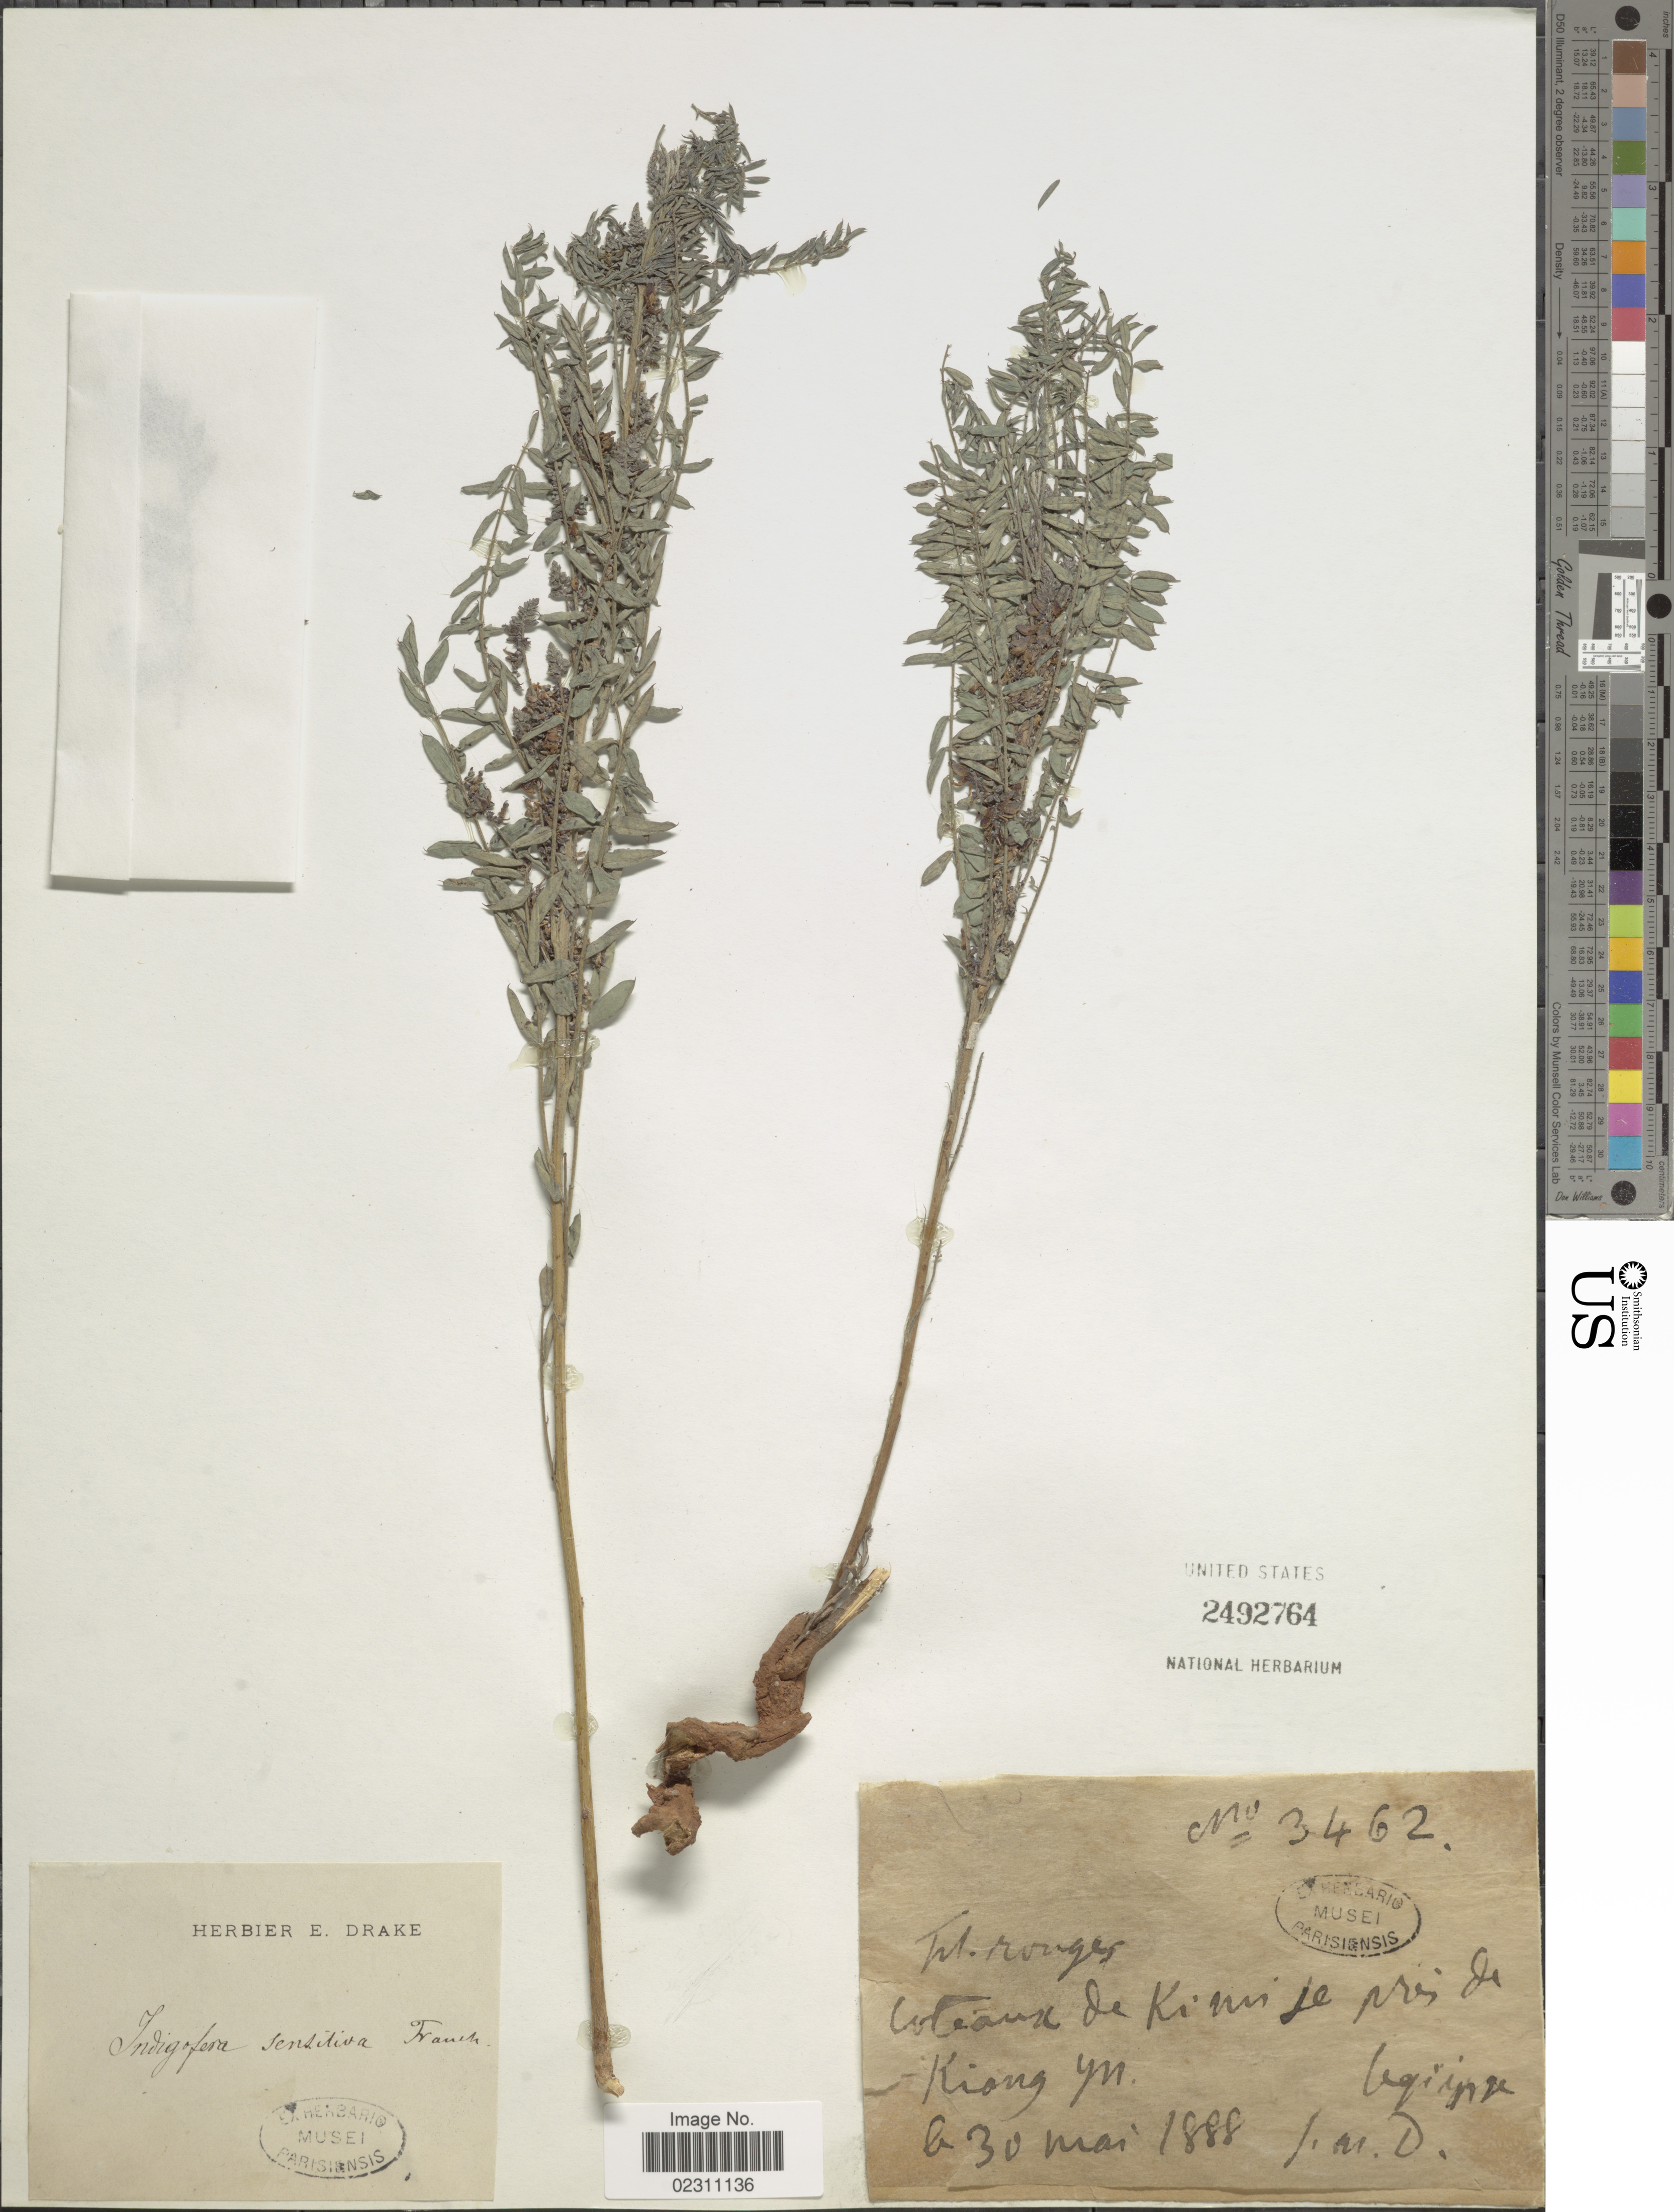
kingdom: Plantae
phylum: Tracheophyta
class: Magnoliopsida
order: Fabales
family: Fabaceae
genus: Indigofera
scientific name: Indigofera sensitiva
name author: Franch.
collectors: J. M. D.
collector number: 3462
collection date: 1888-05-30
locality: Coteaux de Kinis de Voi de Kiang Yn [interpreted]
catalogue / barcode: US 2492764